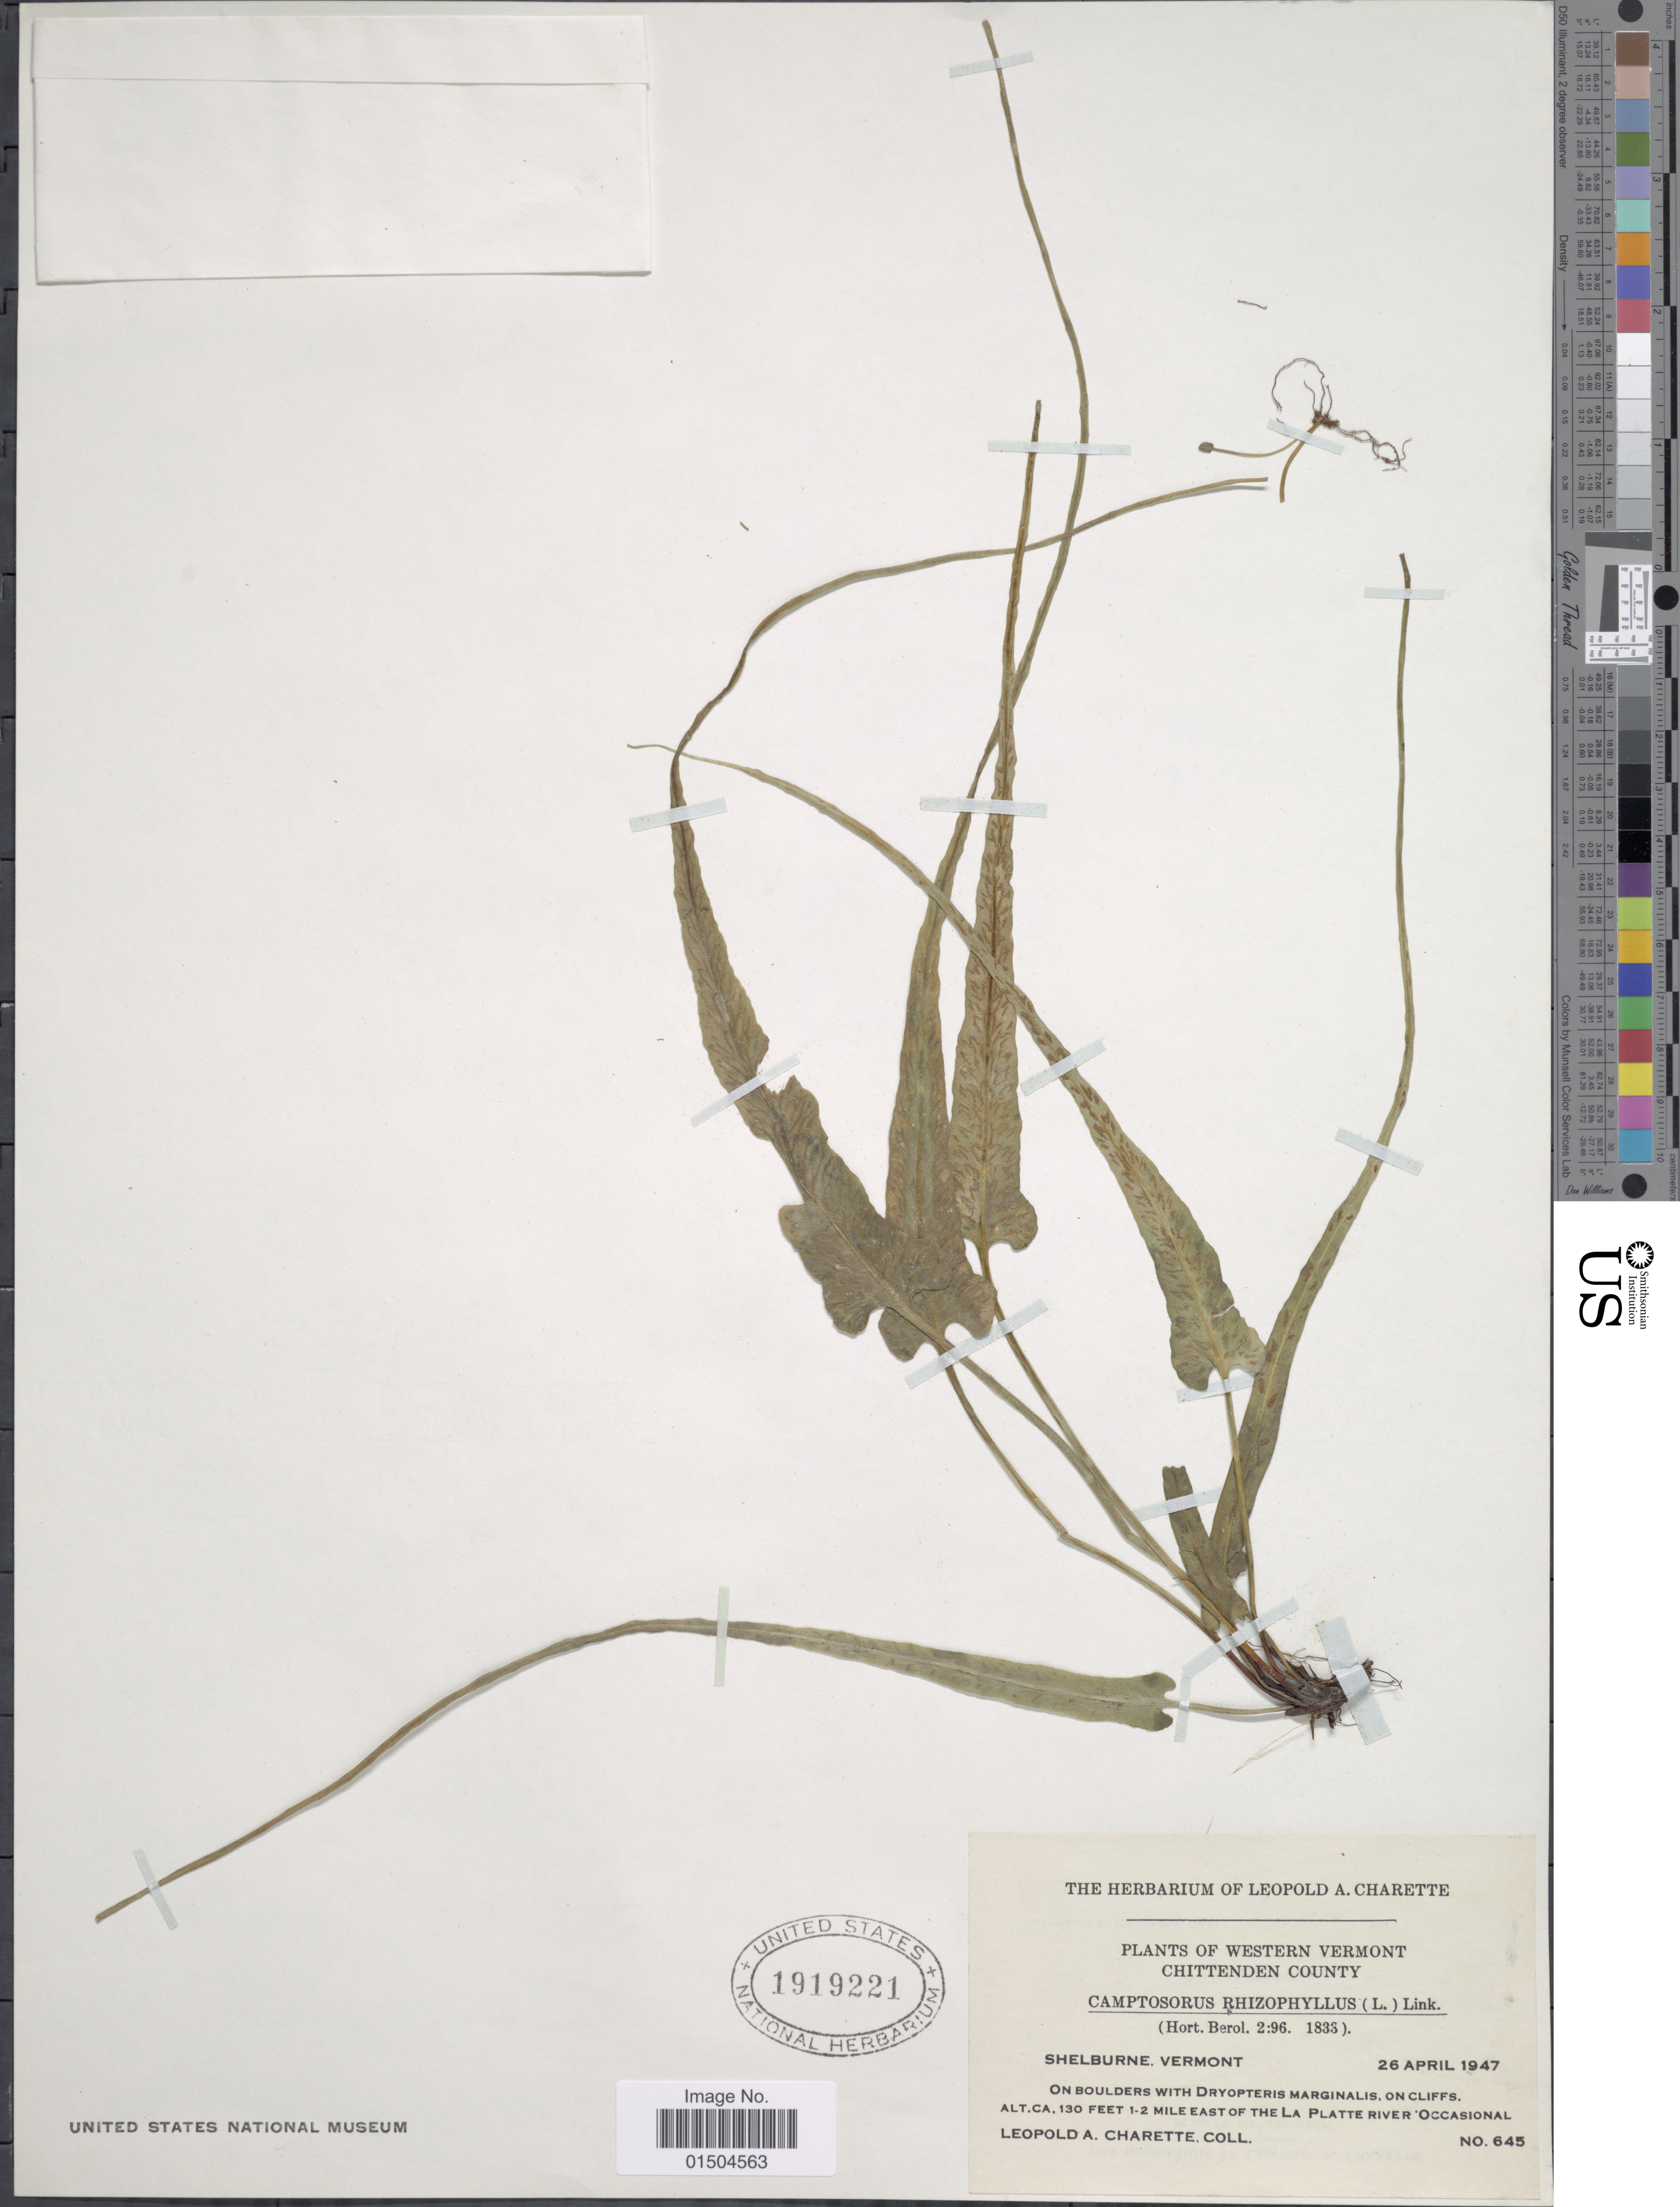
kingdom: Plantae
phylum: Tracheophyta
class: Polypodiopsida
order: Polypodiales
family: Aspleniaceae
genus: Asplenium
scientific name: Asplenium rhizophyllum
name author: L.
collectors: L. A. Charette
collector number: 645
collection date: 1947-04-26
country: United States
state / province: Vermont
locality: Western Vermont. Chittenden County. Shelburne. On boulders with Dryopteris Marginalis, on cliffs, 1-2 mile East of the La Platte River Occasional.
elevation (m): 40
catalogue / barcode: US 1919221